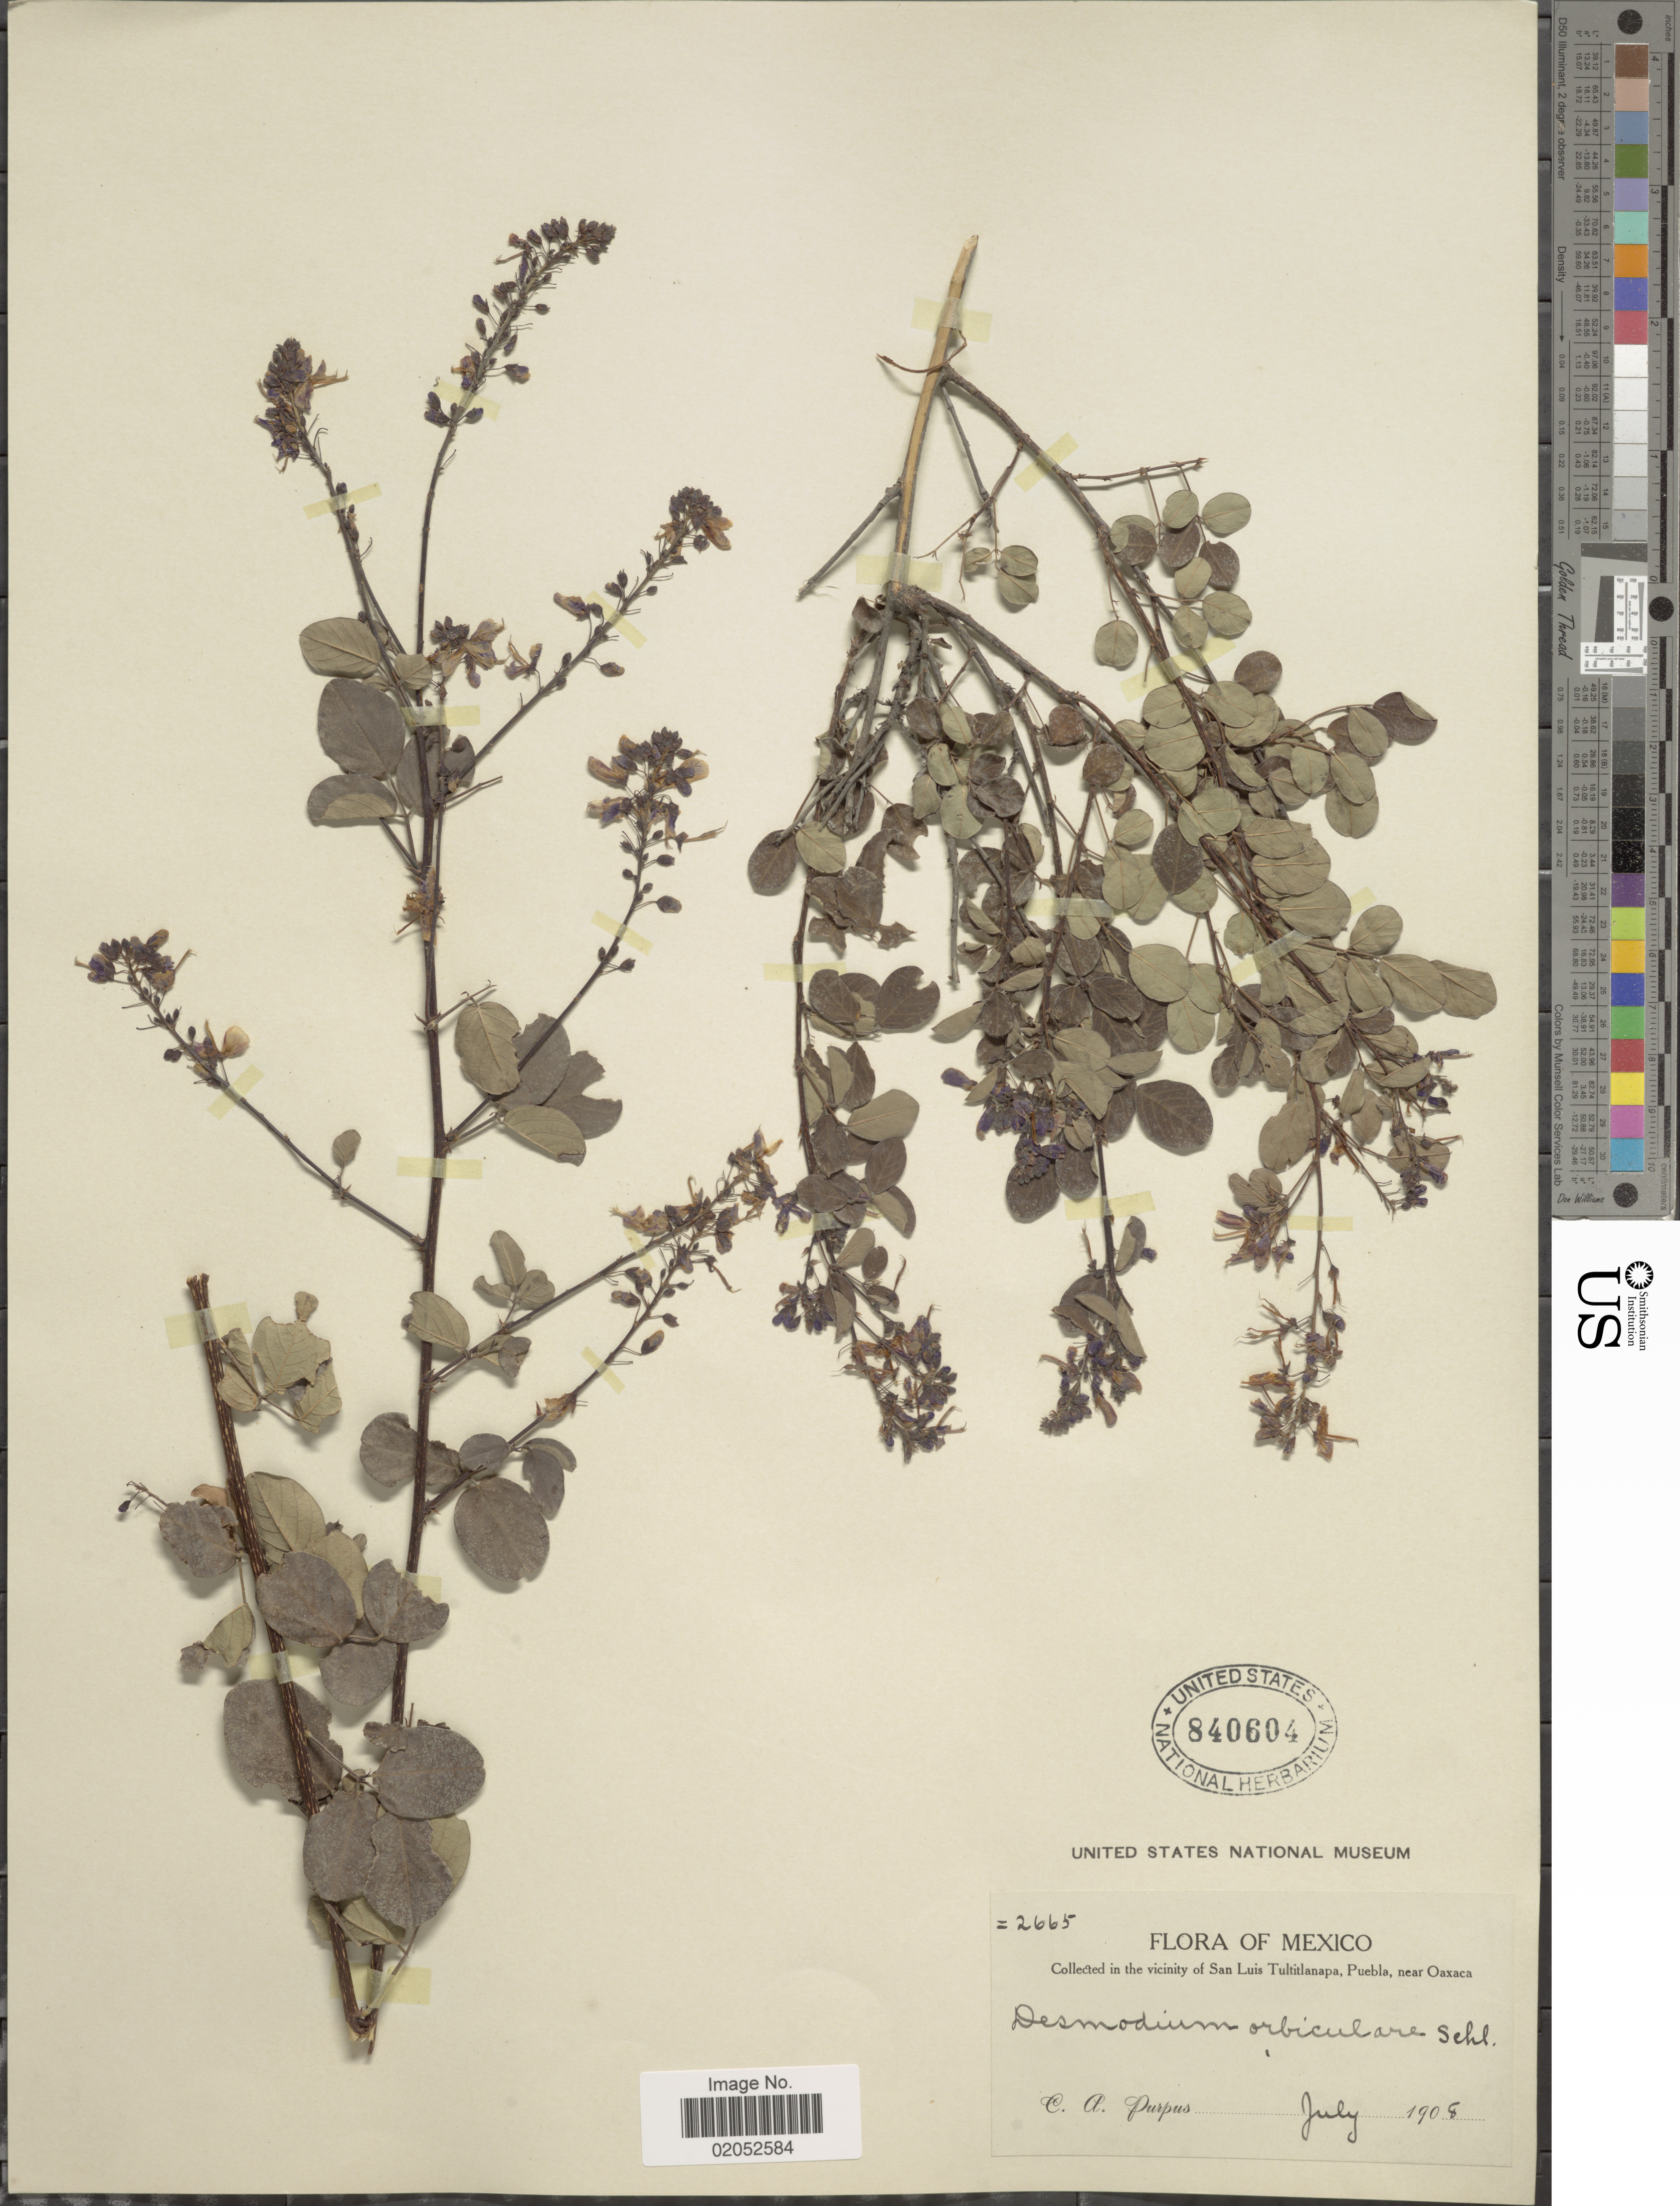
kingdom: Plantae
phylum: Tracheophyta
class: Magnoliopsida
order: Fabales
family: Fabaceae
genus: Desmodium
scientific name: Desmodium orbiculare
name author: Schltdl.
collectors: C. A. Purpus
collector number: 2665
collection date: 1908-07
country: Mexico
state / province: Puebla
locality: In the vicinity of San Luis, Tultitlanapa, Puebla, near Oaxaca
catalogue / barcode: US 840604